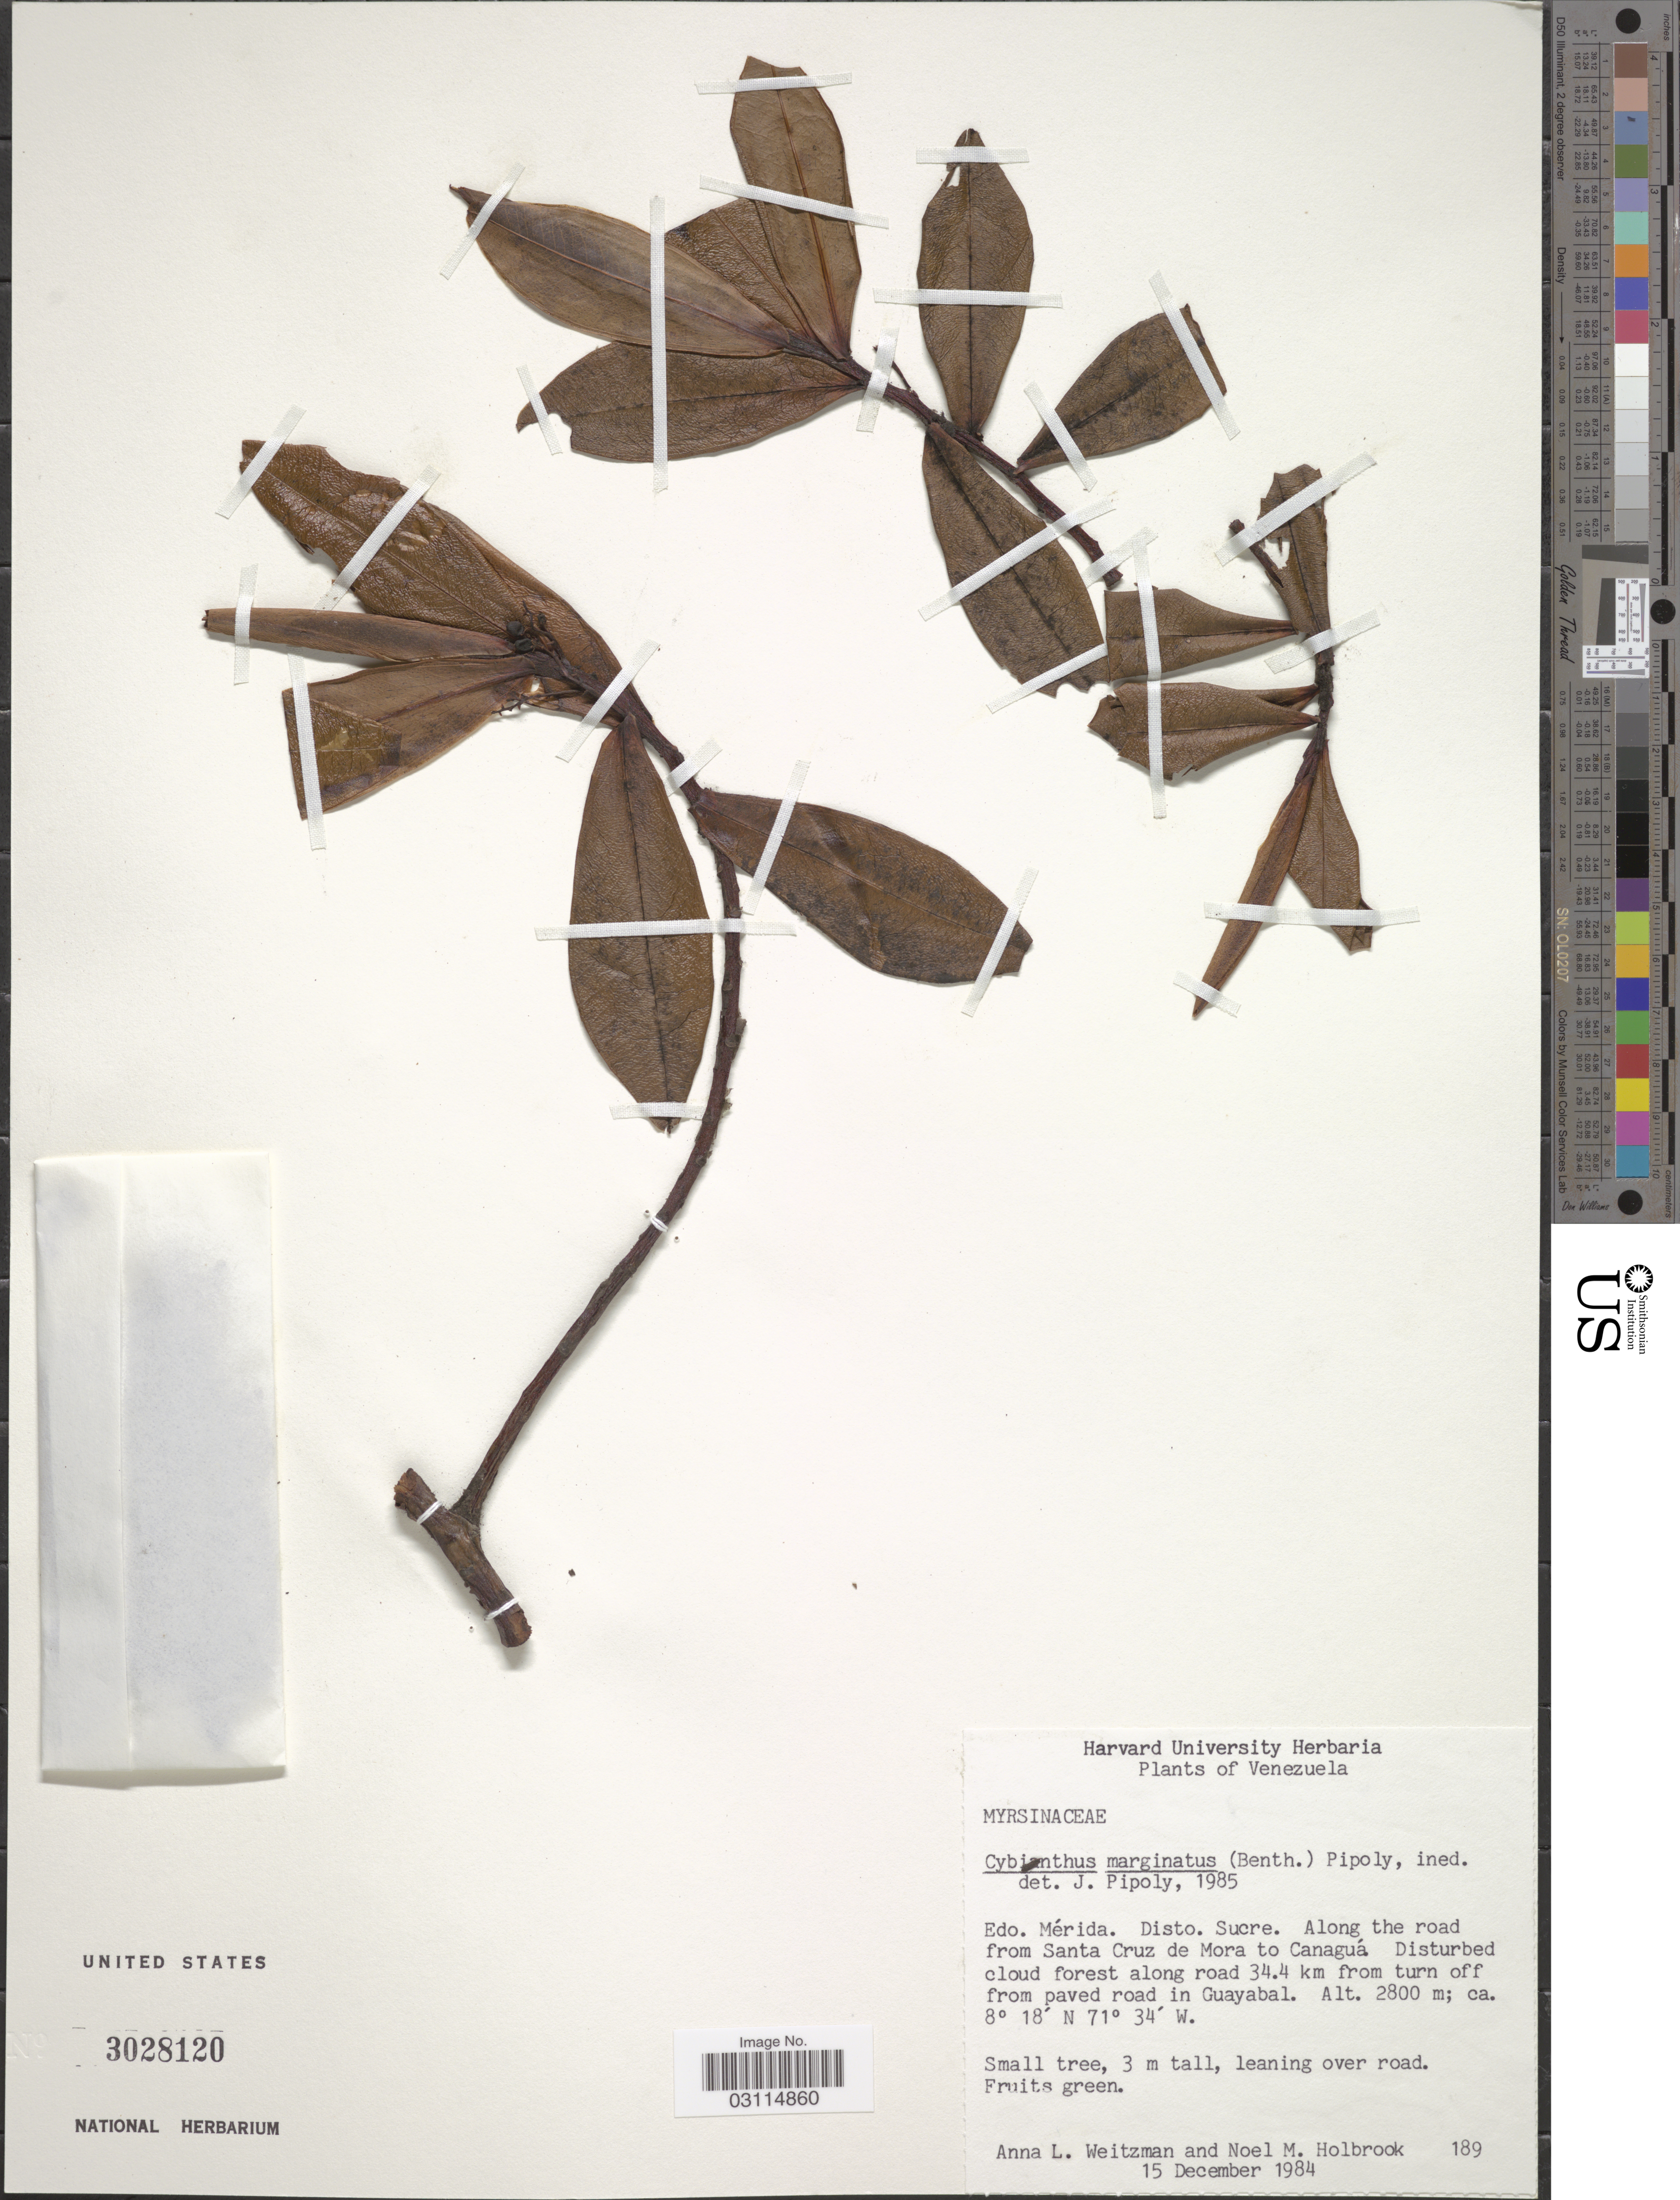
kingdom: Plantae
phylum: Tracheophyta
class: Magnoliopsida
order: Ericales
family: Primulaceae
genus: Cybianthus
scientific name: Cybianthus marginatus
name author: (Benth.) Pipoly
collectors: A. L. Weitzman & N. M. Holbrook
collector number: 189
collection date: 1984-12-15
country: Venezuela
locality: Edo. Mérida. Disto. Sucre. Along the road from Santa Cruz de Mora to Canaguá. Along road 34.4 km from turn off from paved road in Guayabal.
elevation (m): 2800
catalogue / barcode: US 3028120